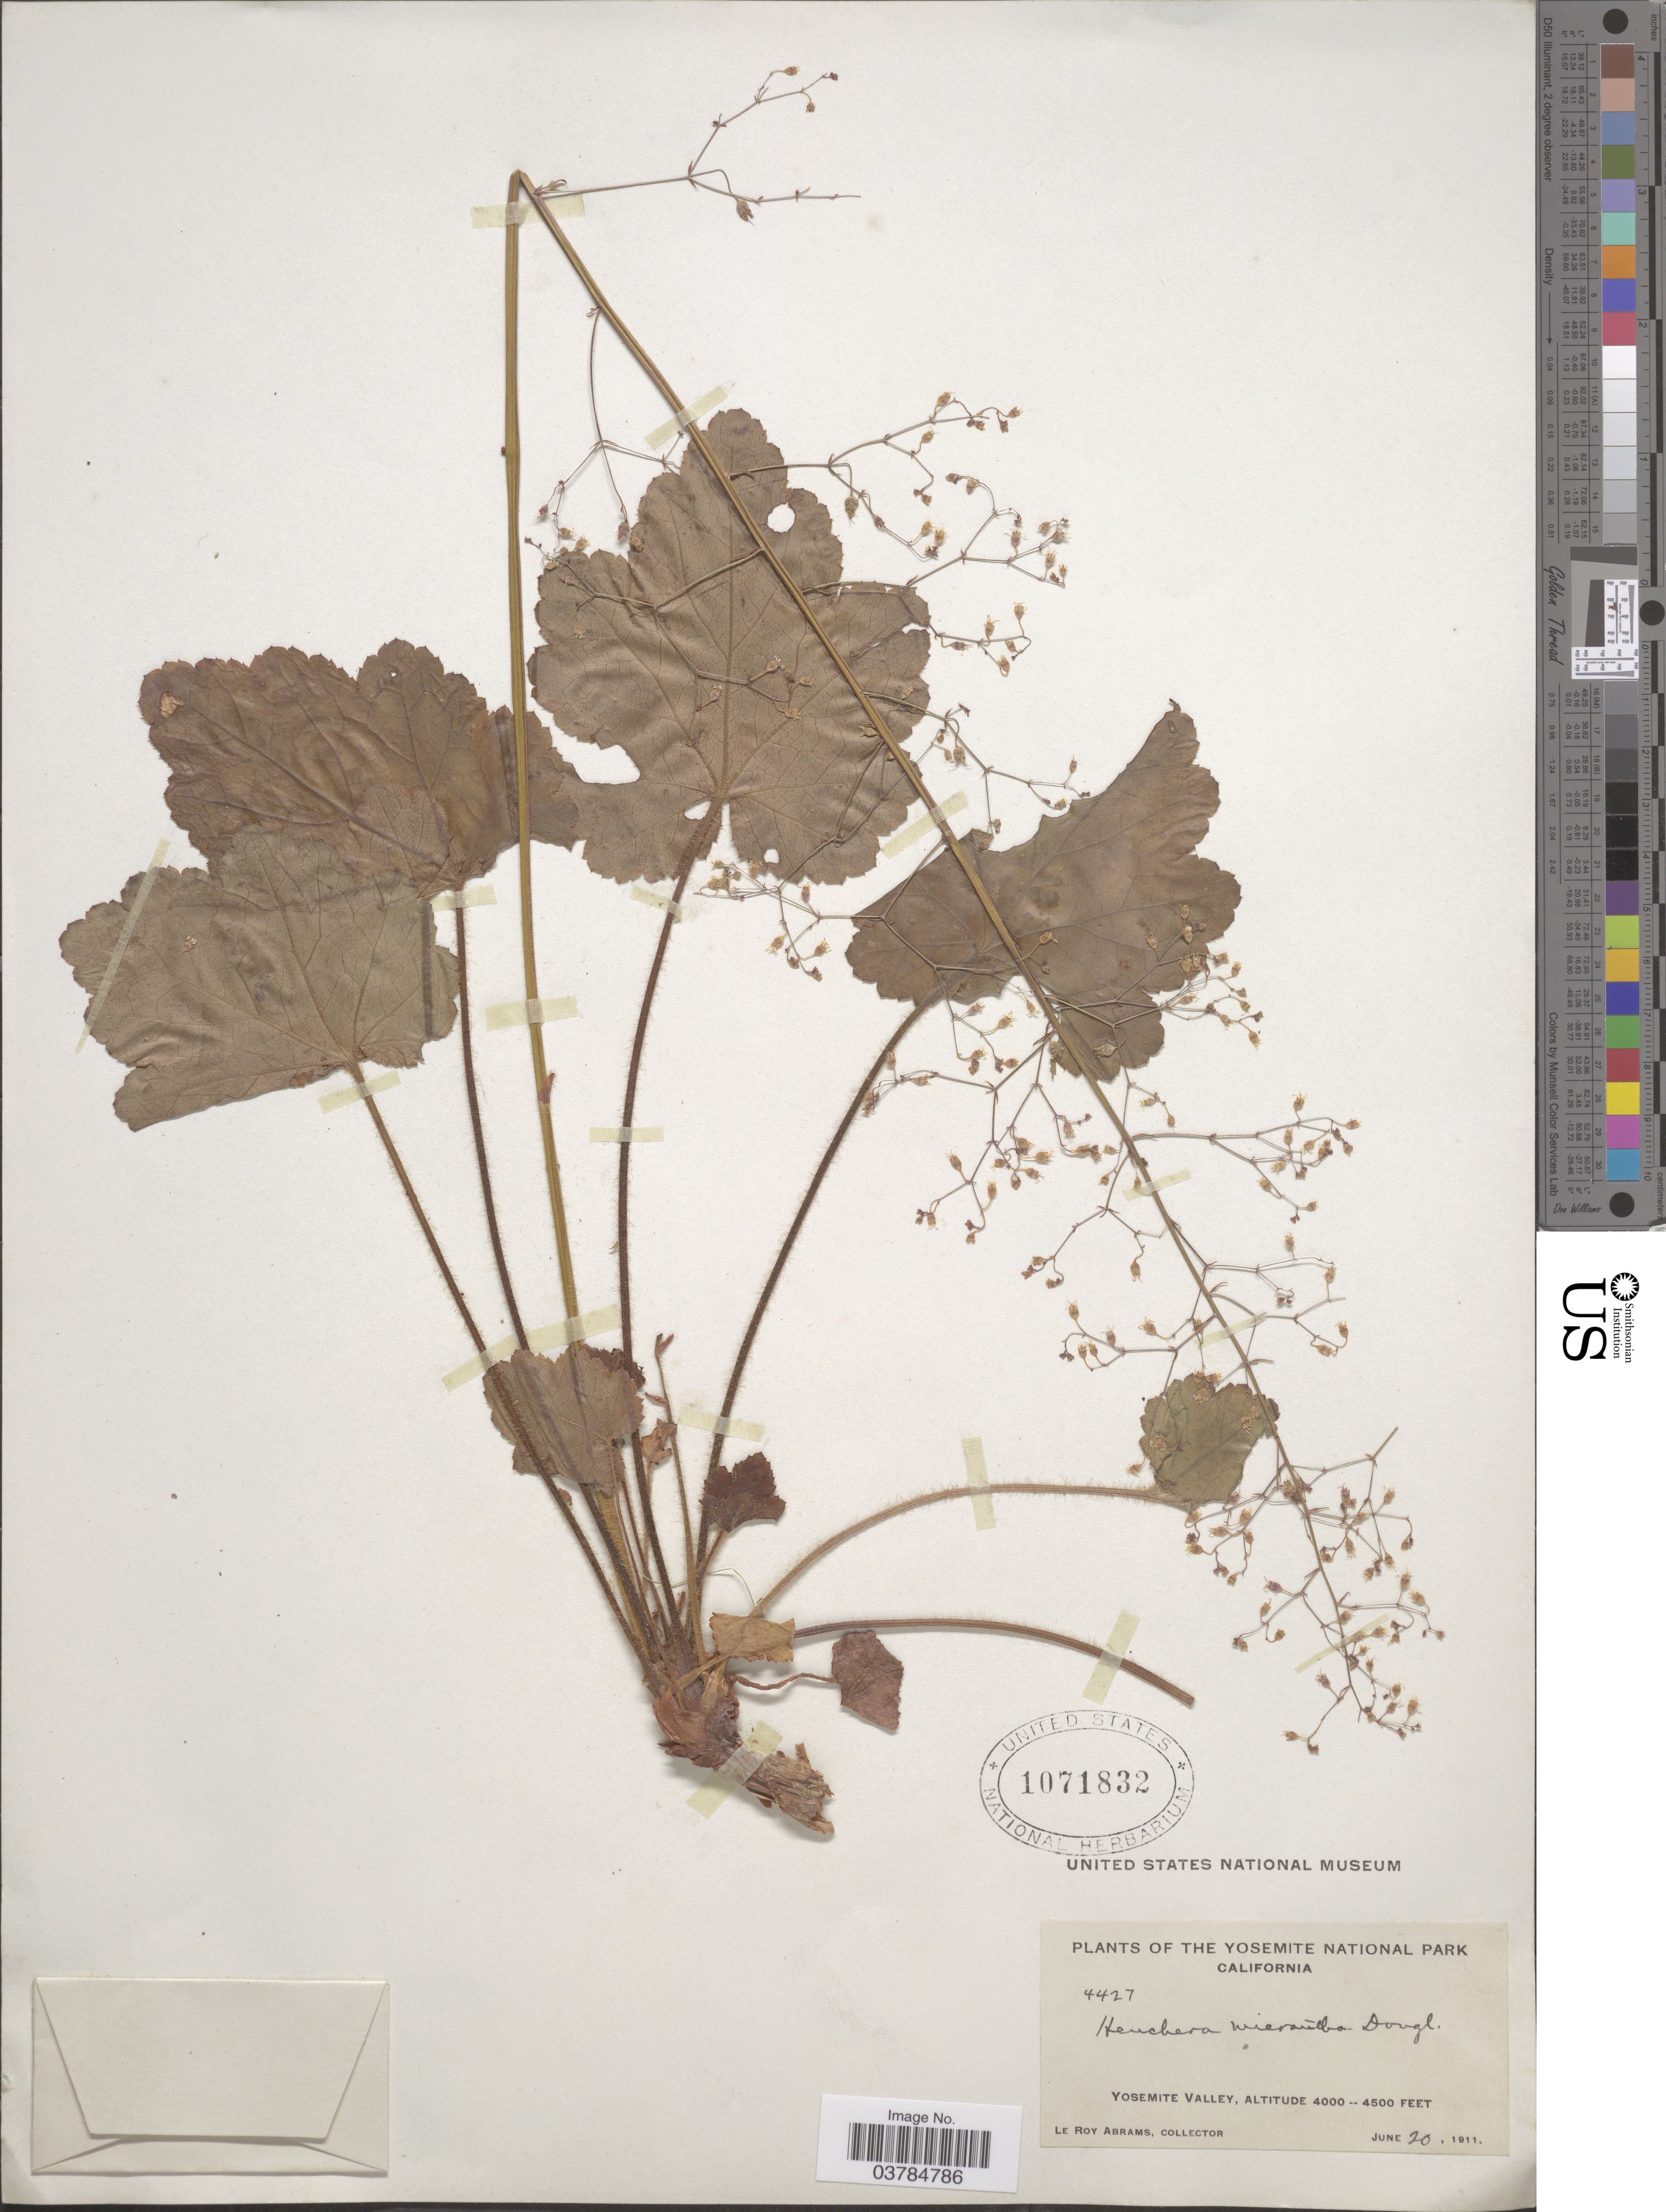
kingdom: Plantae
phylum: Tracheophyta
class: Magnoliopsida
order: Saxifragales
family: Saxifragaceae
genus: Heuchera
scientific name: Heuchera micrantha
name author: Douglas ex Lindl.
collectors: L. Abrams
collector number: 4427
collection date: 1911-06-20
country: United States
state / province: California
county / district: Mariposa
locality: The Yosemite National Park. Yosemite Valley.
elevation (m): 1219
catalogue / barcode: US 1071832